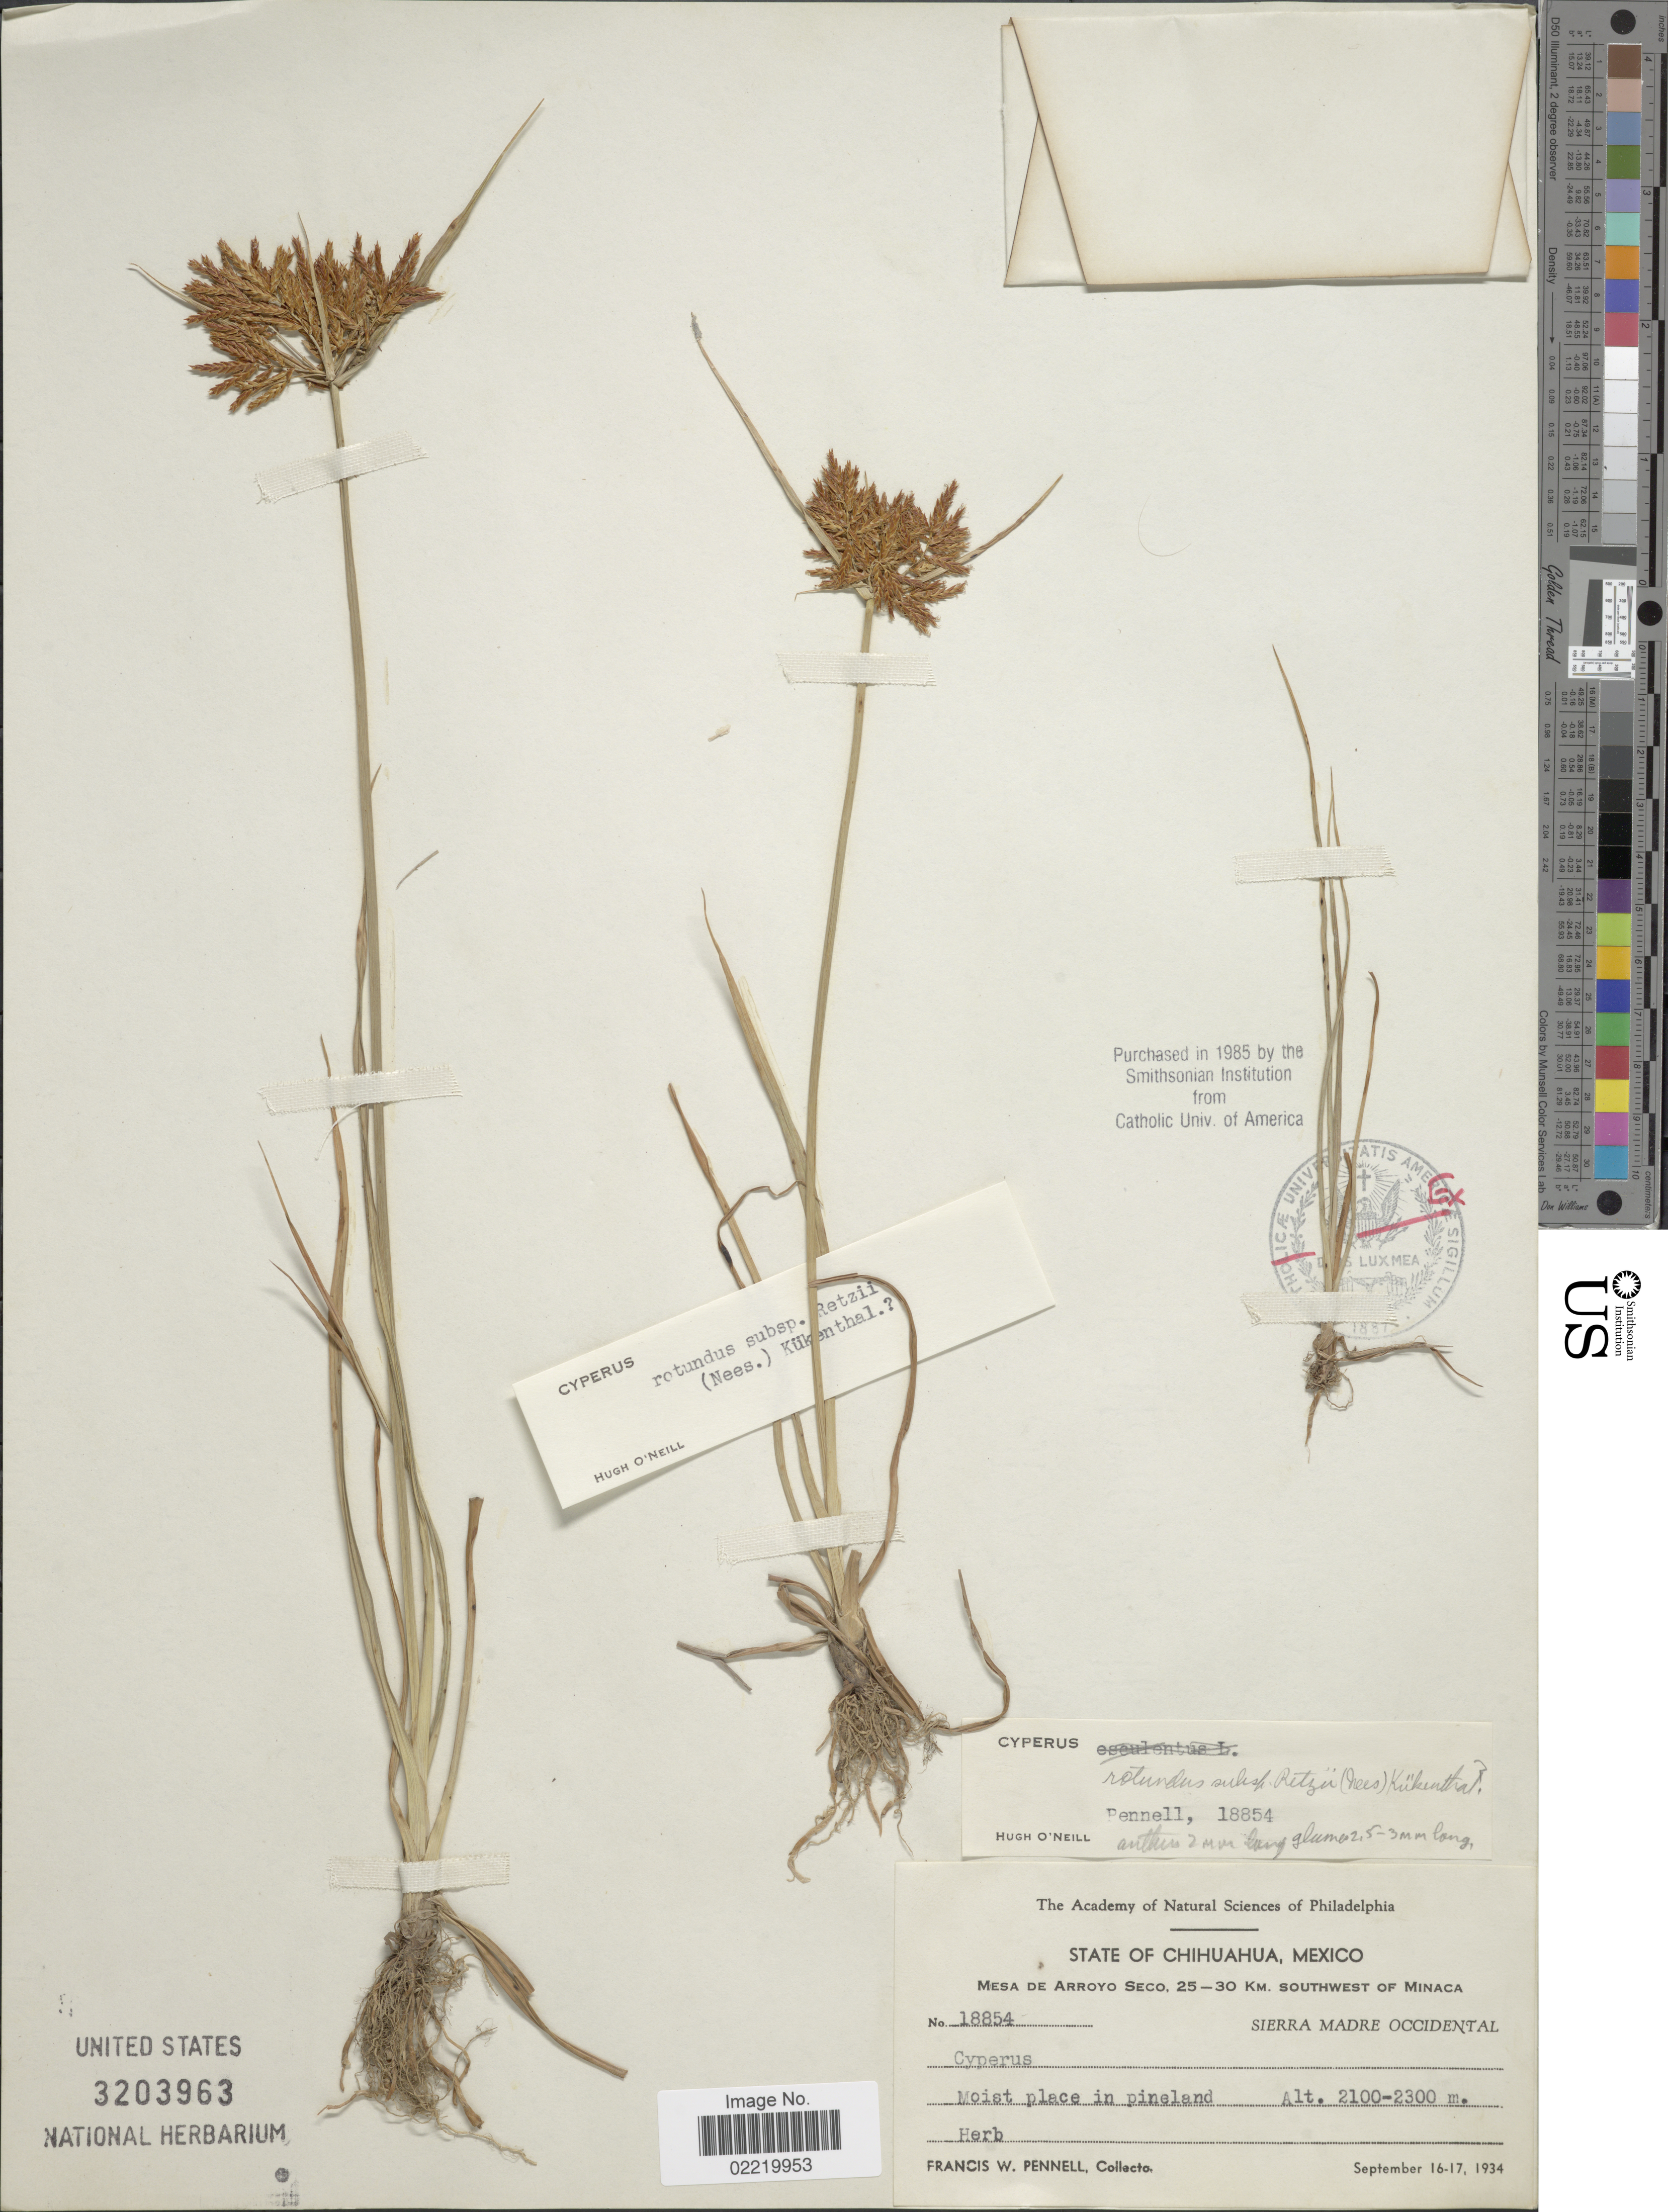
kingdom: Plantae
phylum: Tracheophyta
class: Liliopsida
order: Poales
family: Cyperaceae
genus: Cyperus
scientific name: Cyperus rotundus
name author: L.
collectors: F. W. Pennell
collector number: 1884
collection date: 1934-09-16/1934-09-17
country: Mexico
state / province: Chihuahua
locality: Mesa de Arroyo seco. 25-30 km. southwest of Minaca, Sierra Madre Occidental, moist place in pineland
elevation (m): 2100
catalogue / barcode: US 3203963